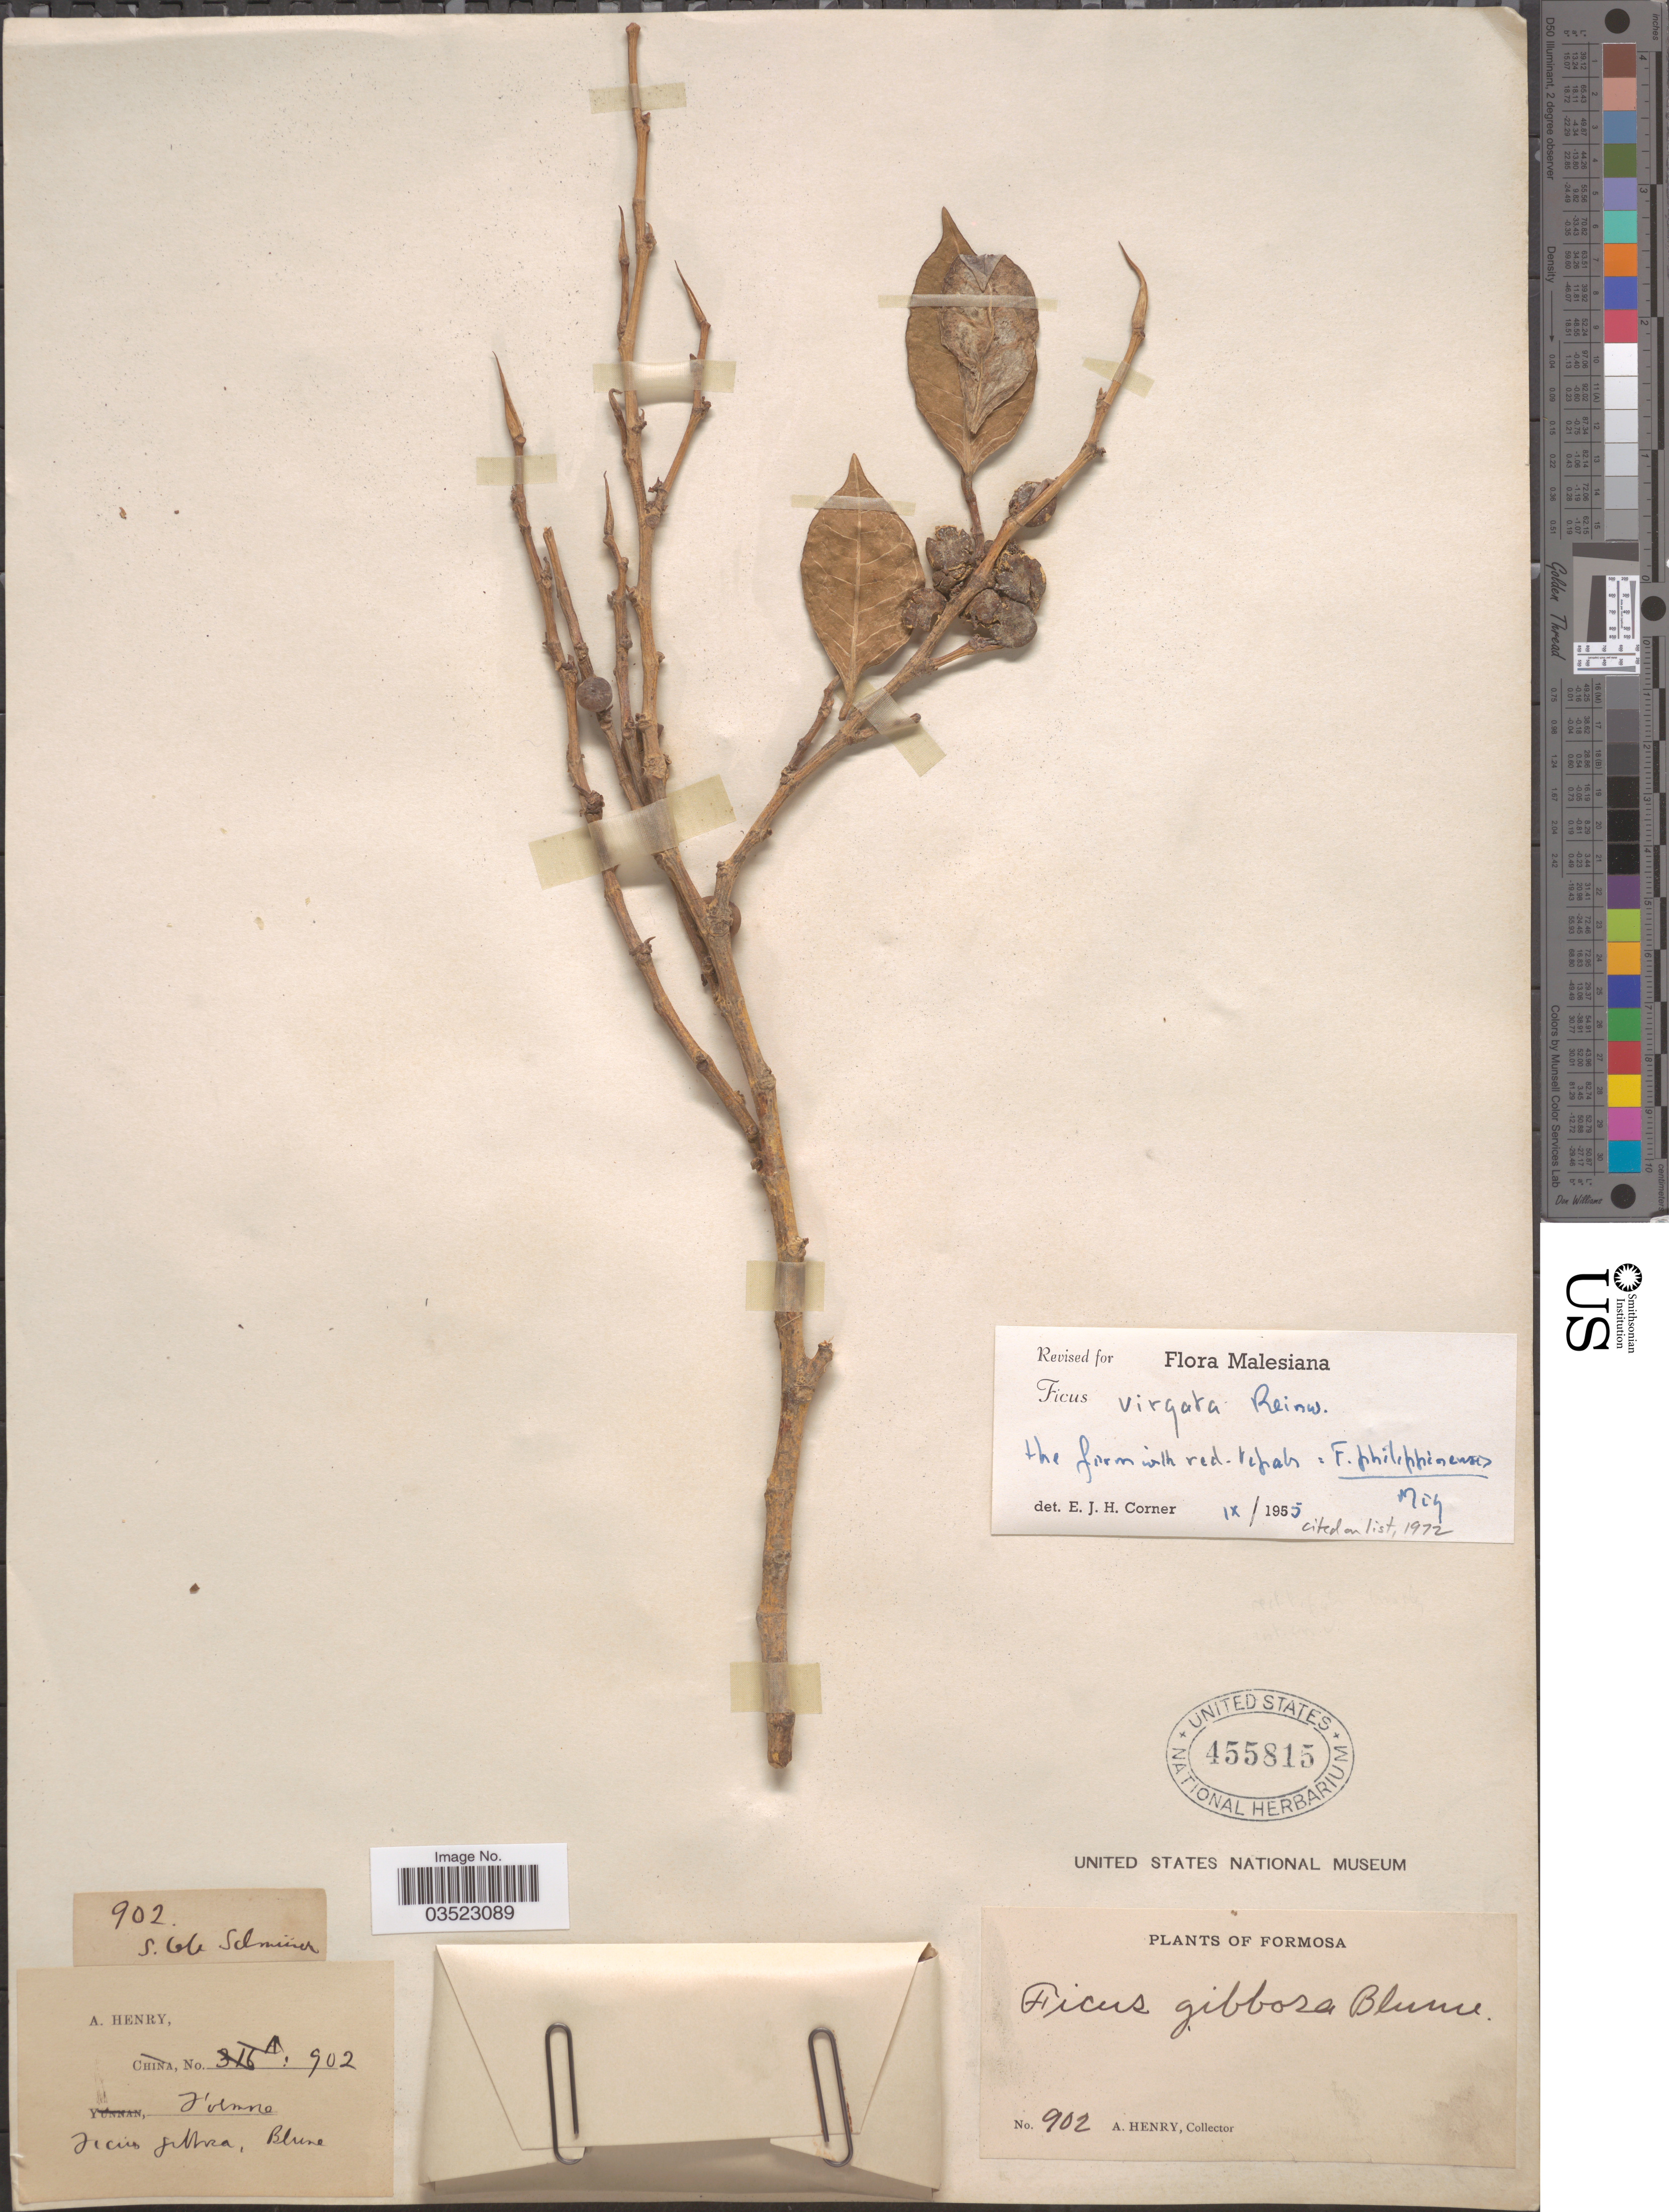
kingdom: Plantae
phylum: Tracheophyta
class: Magnoliopsida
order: Rosales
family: Moraceae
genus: Ficus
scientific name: Ficus virgata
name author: Reinw.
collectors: A. Henry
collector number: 902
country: Taiwan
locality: Formosa.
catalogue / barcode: US 455815